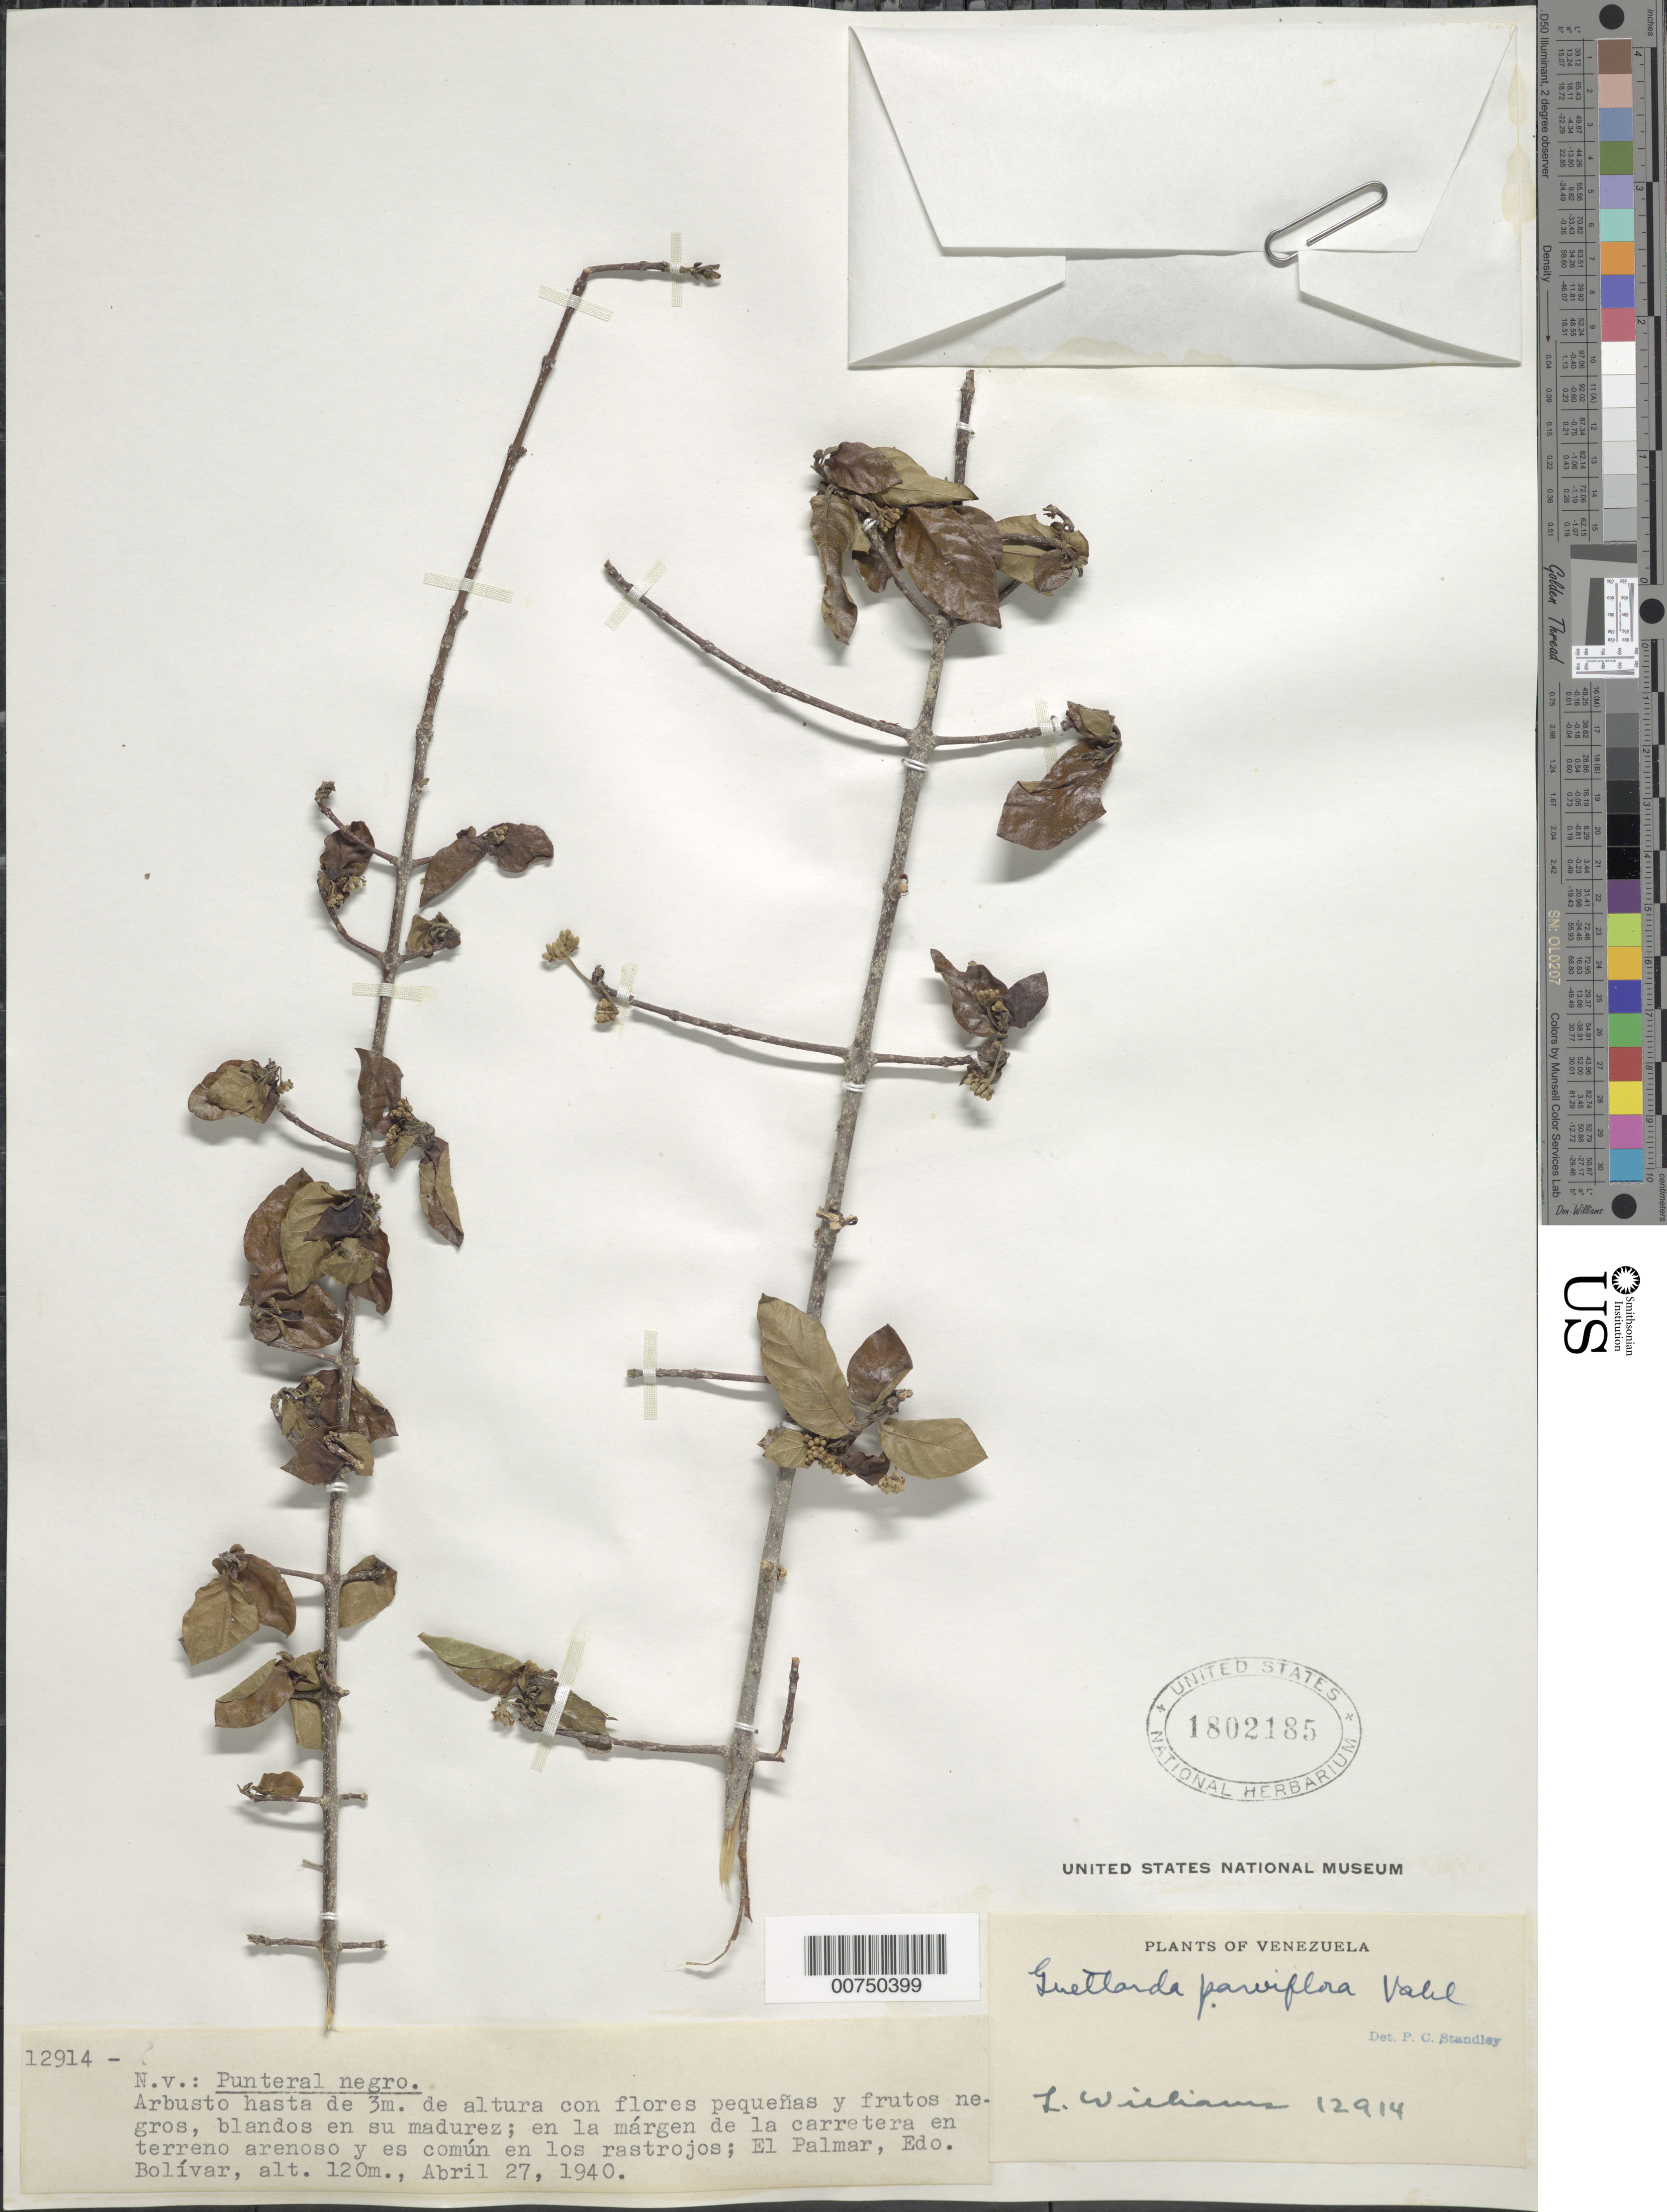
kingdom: Plantae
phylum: Tracheophyta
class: Magnoliopsida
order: Gentianales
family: Rubiaceae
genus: Guettarda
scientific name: Guettarda parviflora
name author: Vahl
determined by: Standley, Paul C.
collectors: Ll. Williams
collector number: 12914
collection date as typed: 27-Apr-40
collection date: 1940-04-27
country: Venezuela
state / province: Bolívar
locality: El Palmar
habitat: Margen de la carretera en terreno arenoso y es comun en los rastrojos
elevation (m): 120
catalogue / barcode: US 1802185